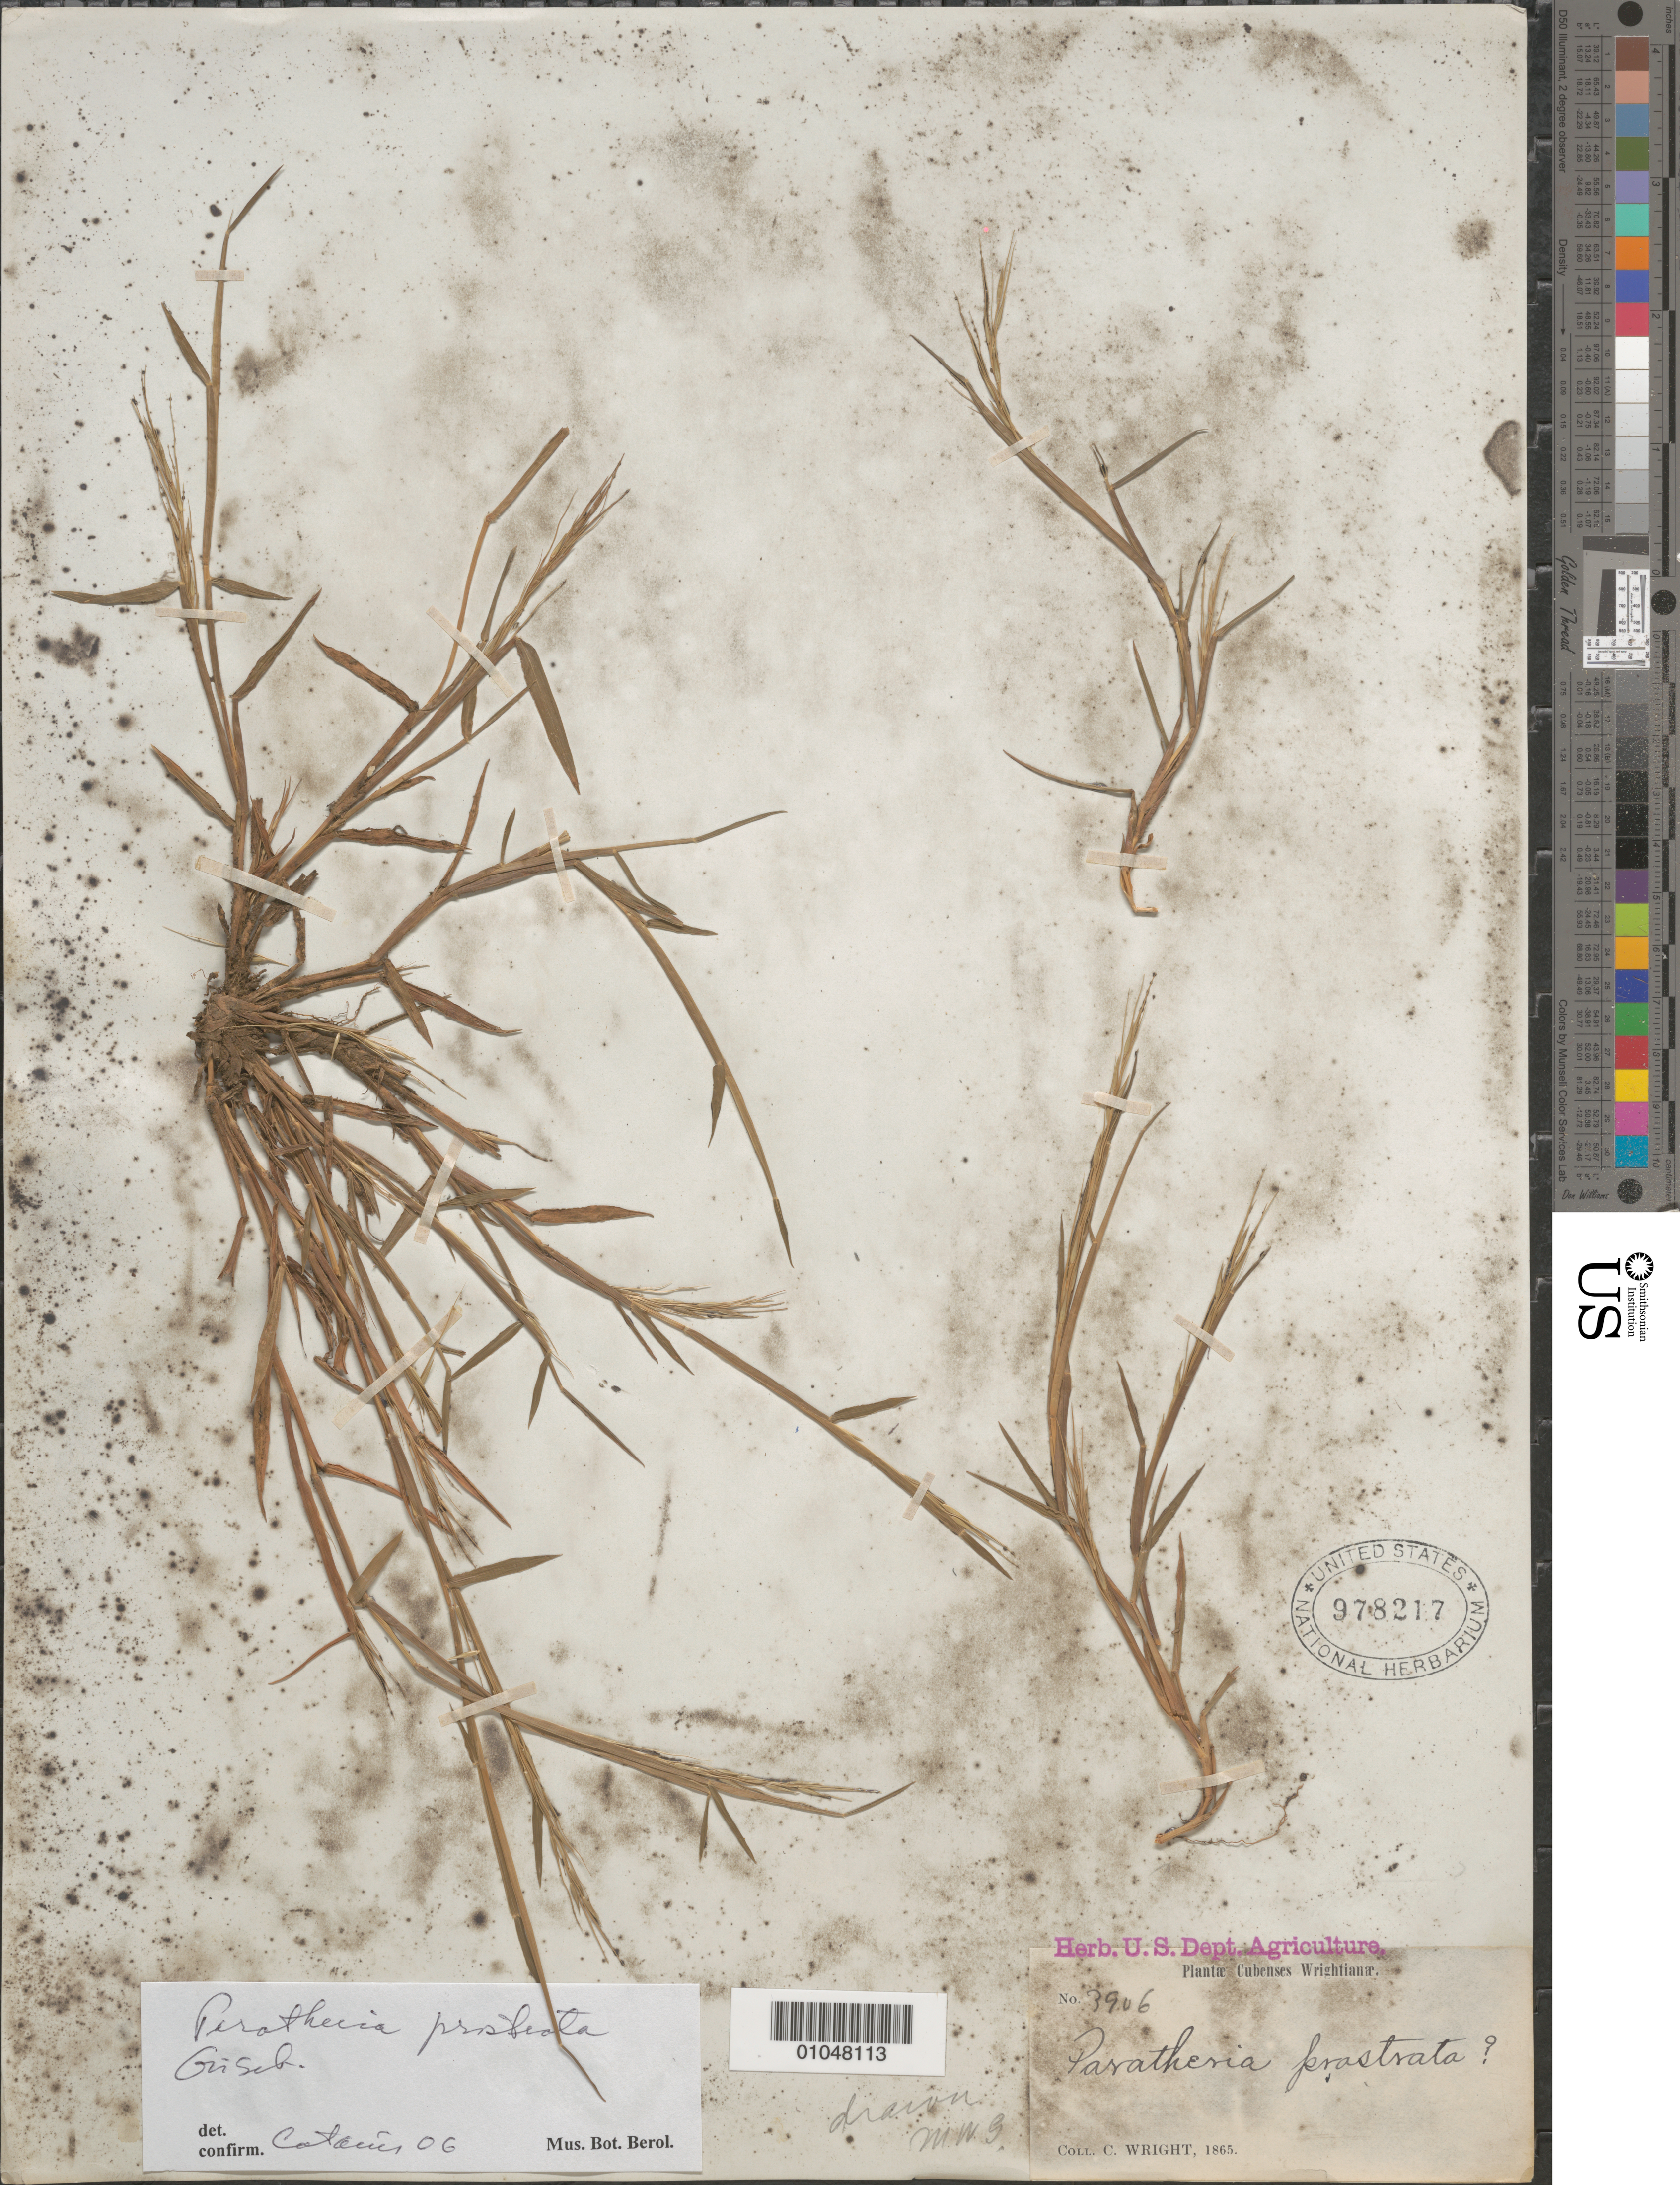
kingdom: Plantae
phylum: Tracheophyta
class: Liliopsida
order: Poales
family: Poaceae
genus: Paratheria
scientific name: Paratheria prostrata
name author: Griseb.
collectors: C. Wright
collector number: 3906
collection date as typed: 1865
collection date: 1865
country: Cuba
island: Cuba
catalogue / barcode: US 978217